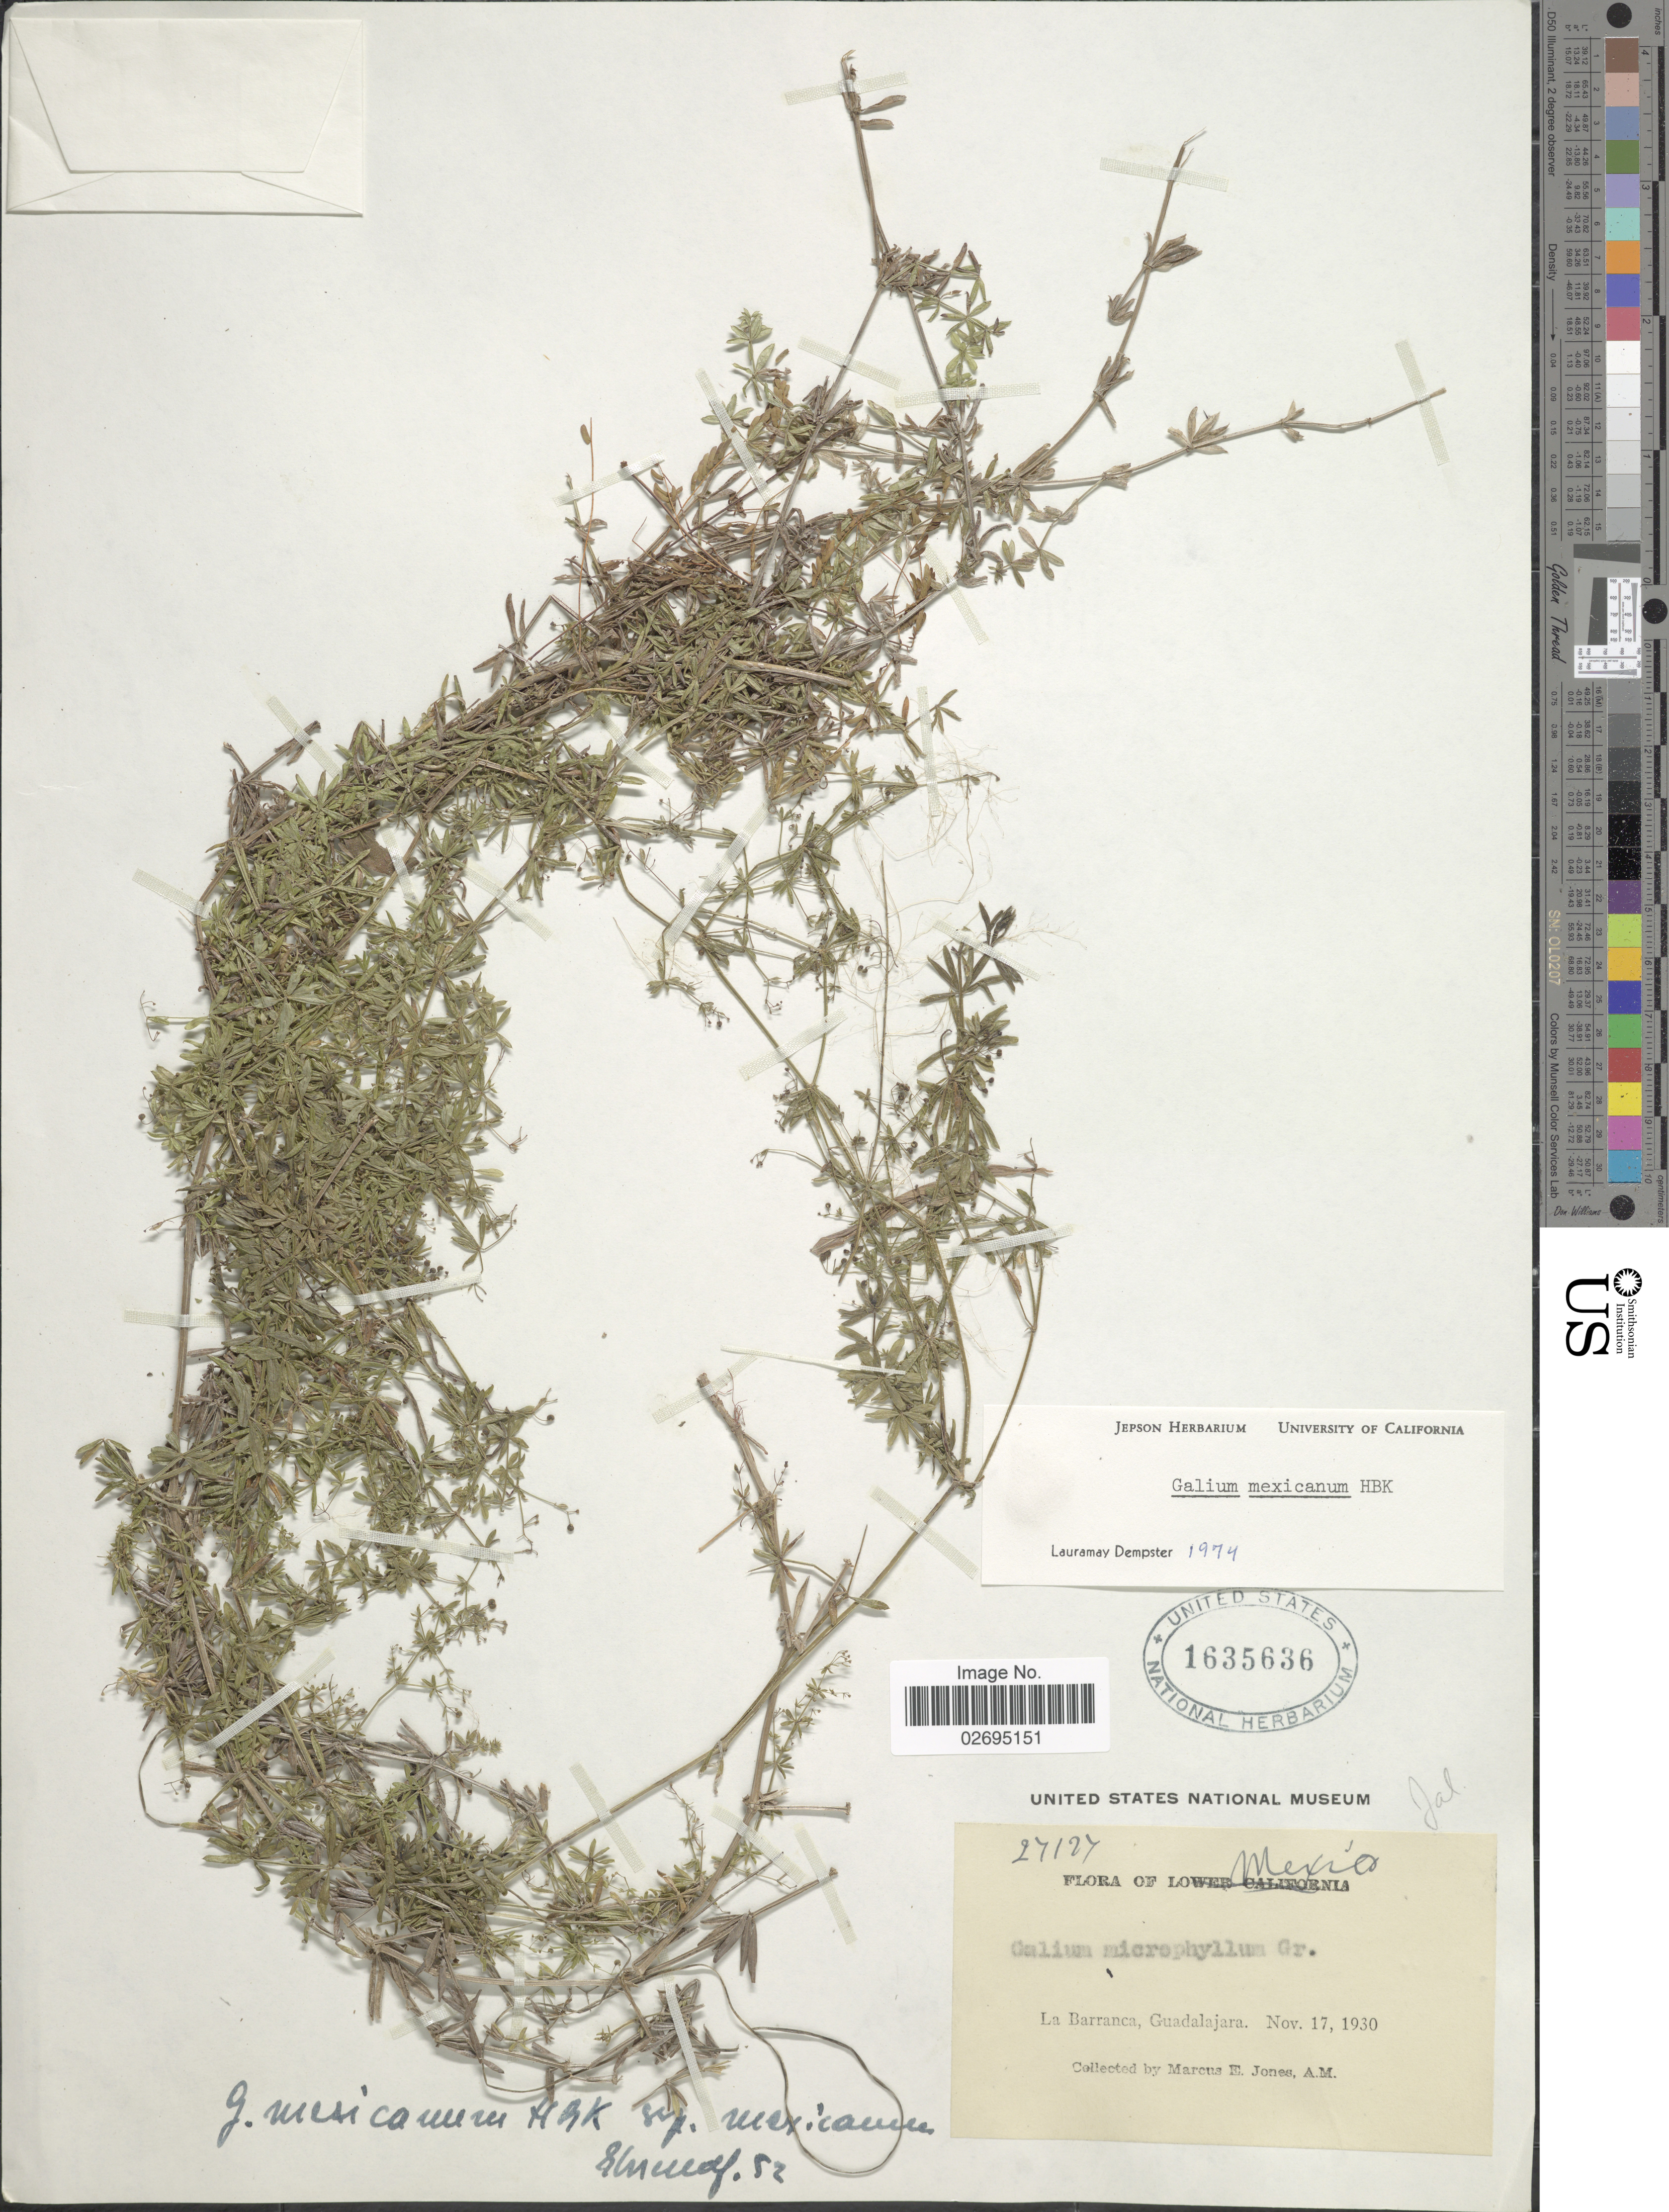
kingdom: Plantae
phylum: Tracheophyta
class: Magnoliopsida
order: Gentianales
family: Rubiaceae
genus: Galium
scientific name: Galium mexicanum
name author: Kunth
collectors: M. E. Jones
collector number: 27127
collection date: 1930-11-17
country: Mexico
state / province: Jalisco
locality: La Barranca, Guadalajara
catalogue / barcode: US 1635636